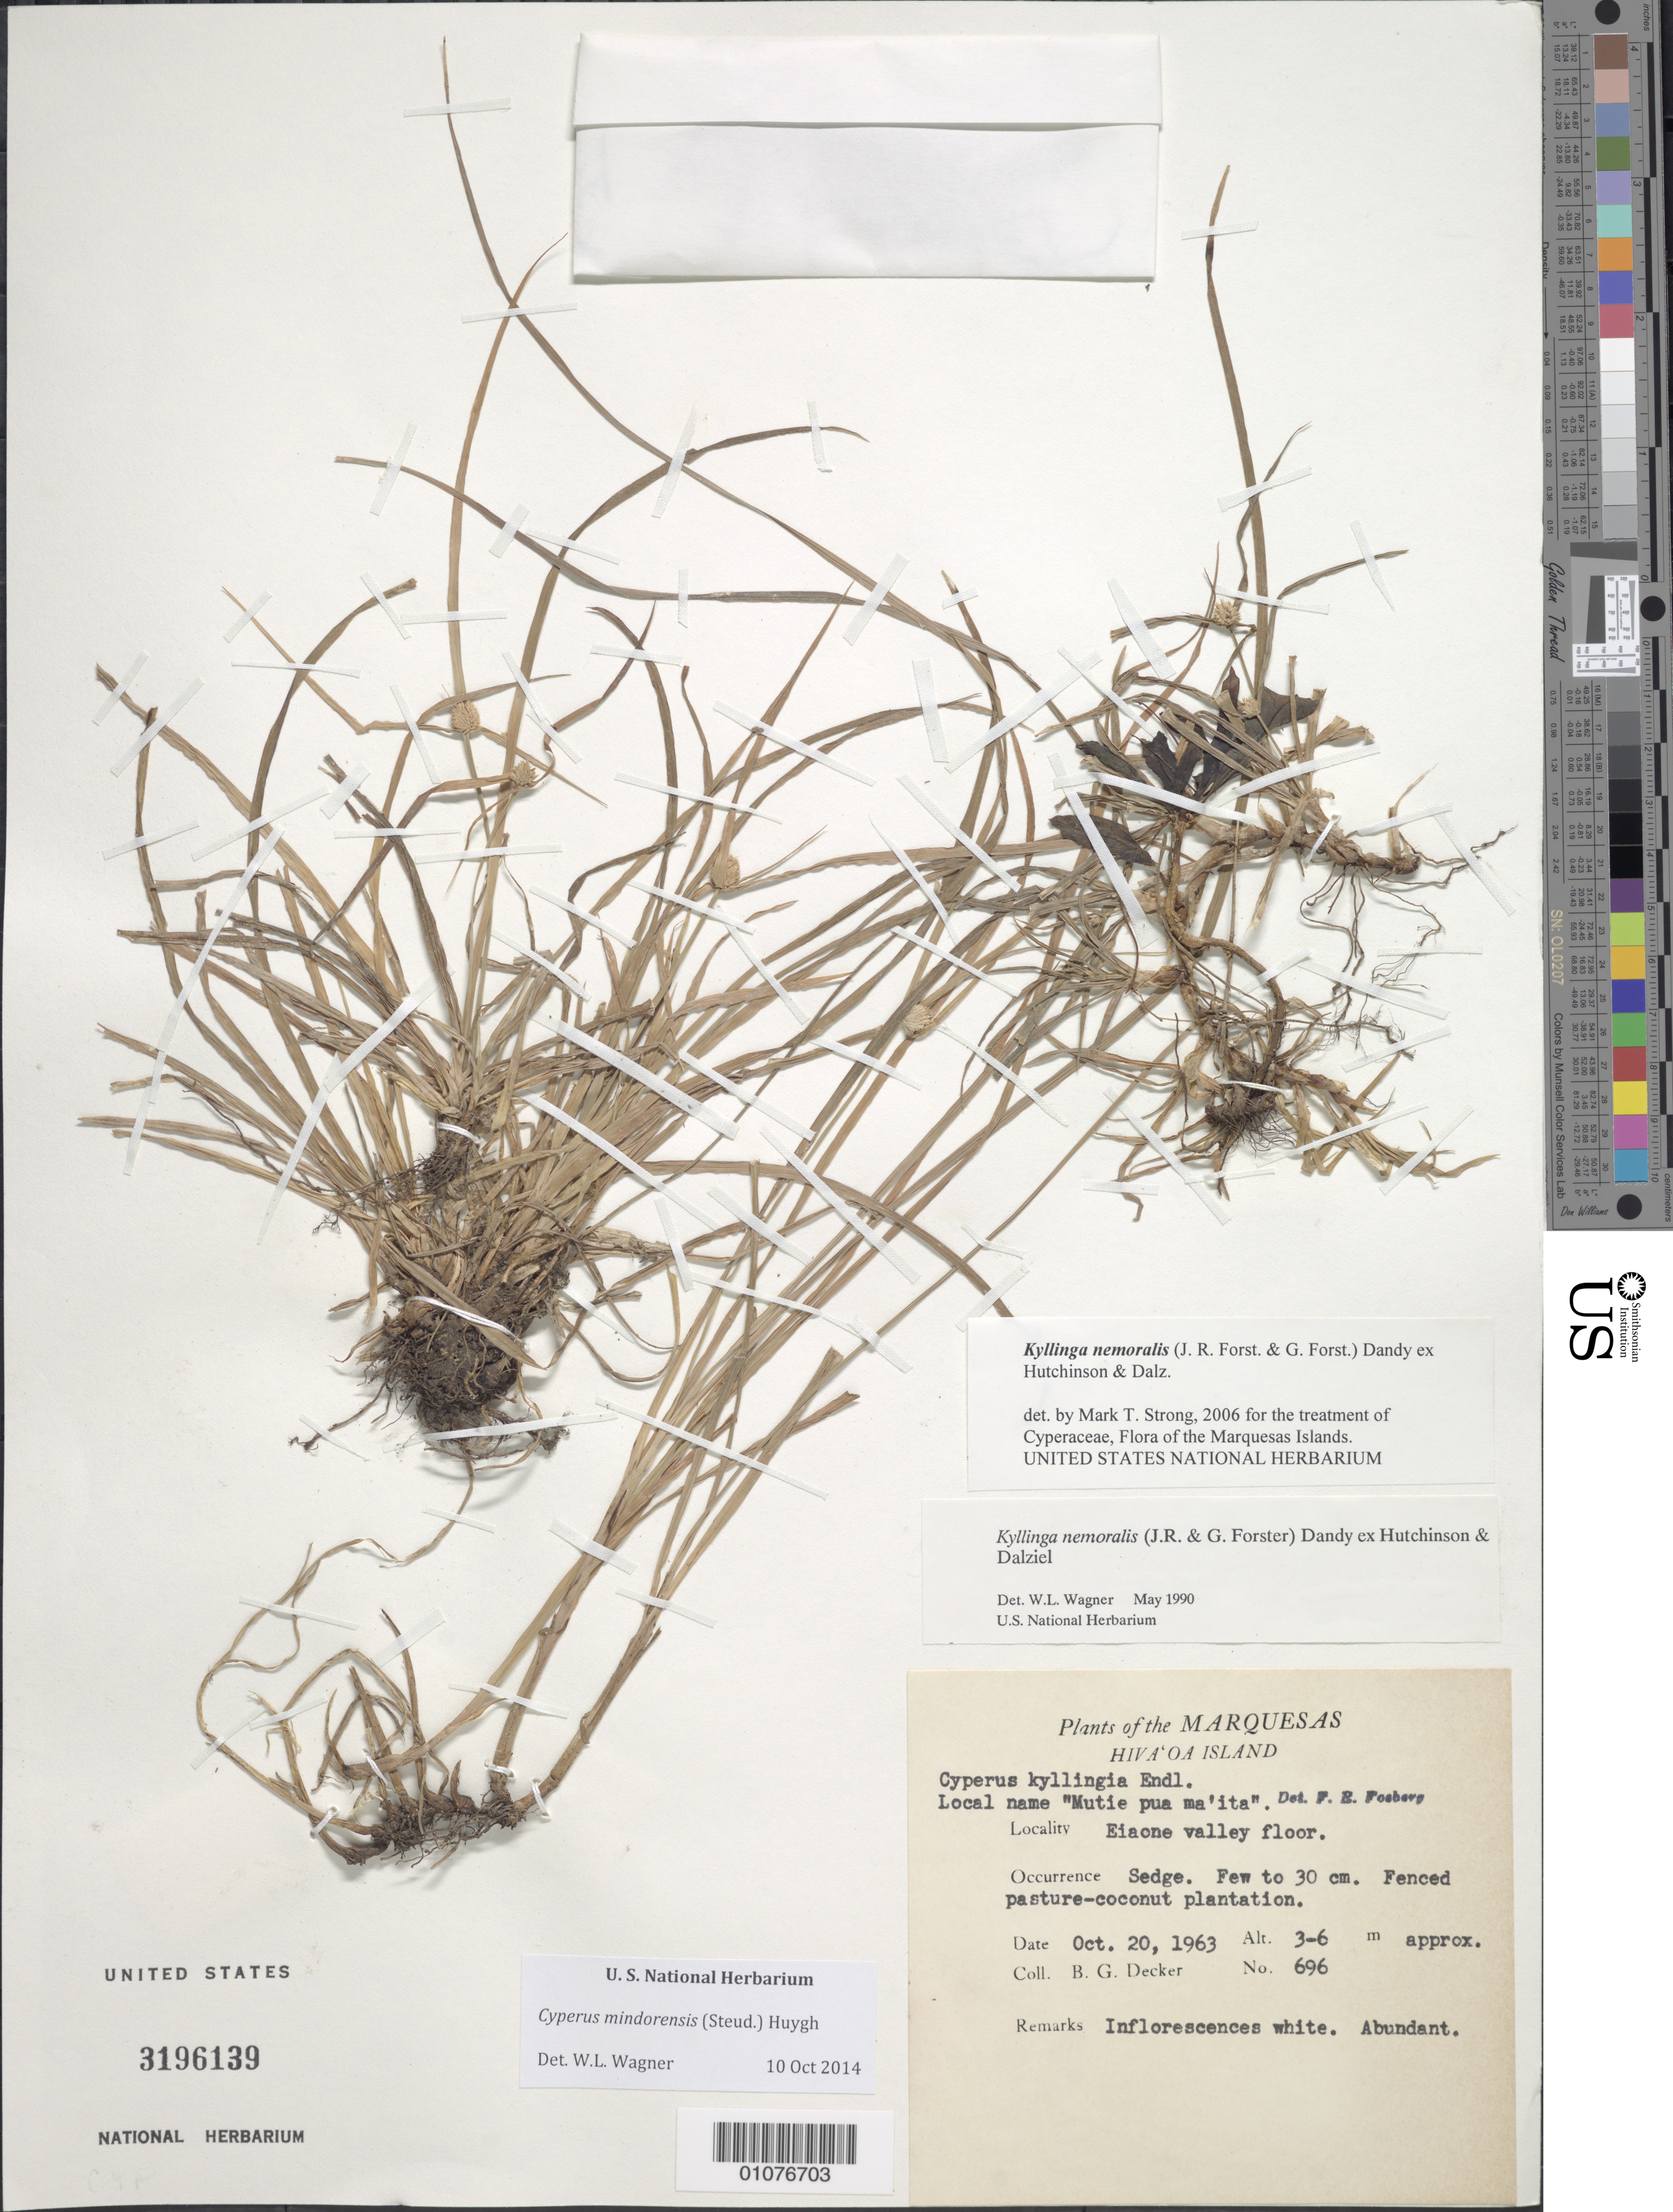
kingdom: Plantae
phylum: Tracheophyta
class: Liliopsida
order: Poales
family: Cyperaceae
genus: Cyperus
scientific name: Cyperus mindorensis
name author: (Steud.) Huygh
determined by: Lorence, David H., (PTBG), National Tropical Botanical Garden (UNITED STATES)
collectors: B. G. Decker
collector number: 696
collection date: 1963-10-20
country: French Polynesia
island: Hiva Oa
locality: Eiaone Valley floor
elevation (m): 3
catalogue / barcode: US 3196139